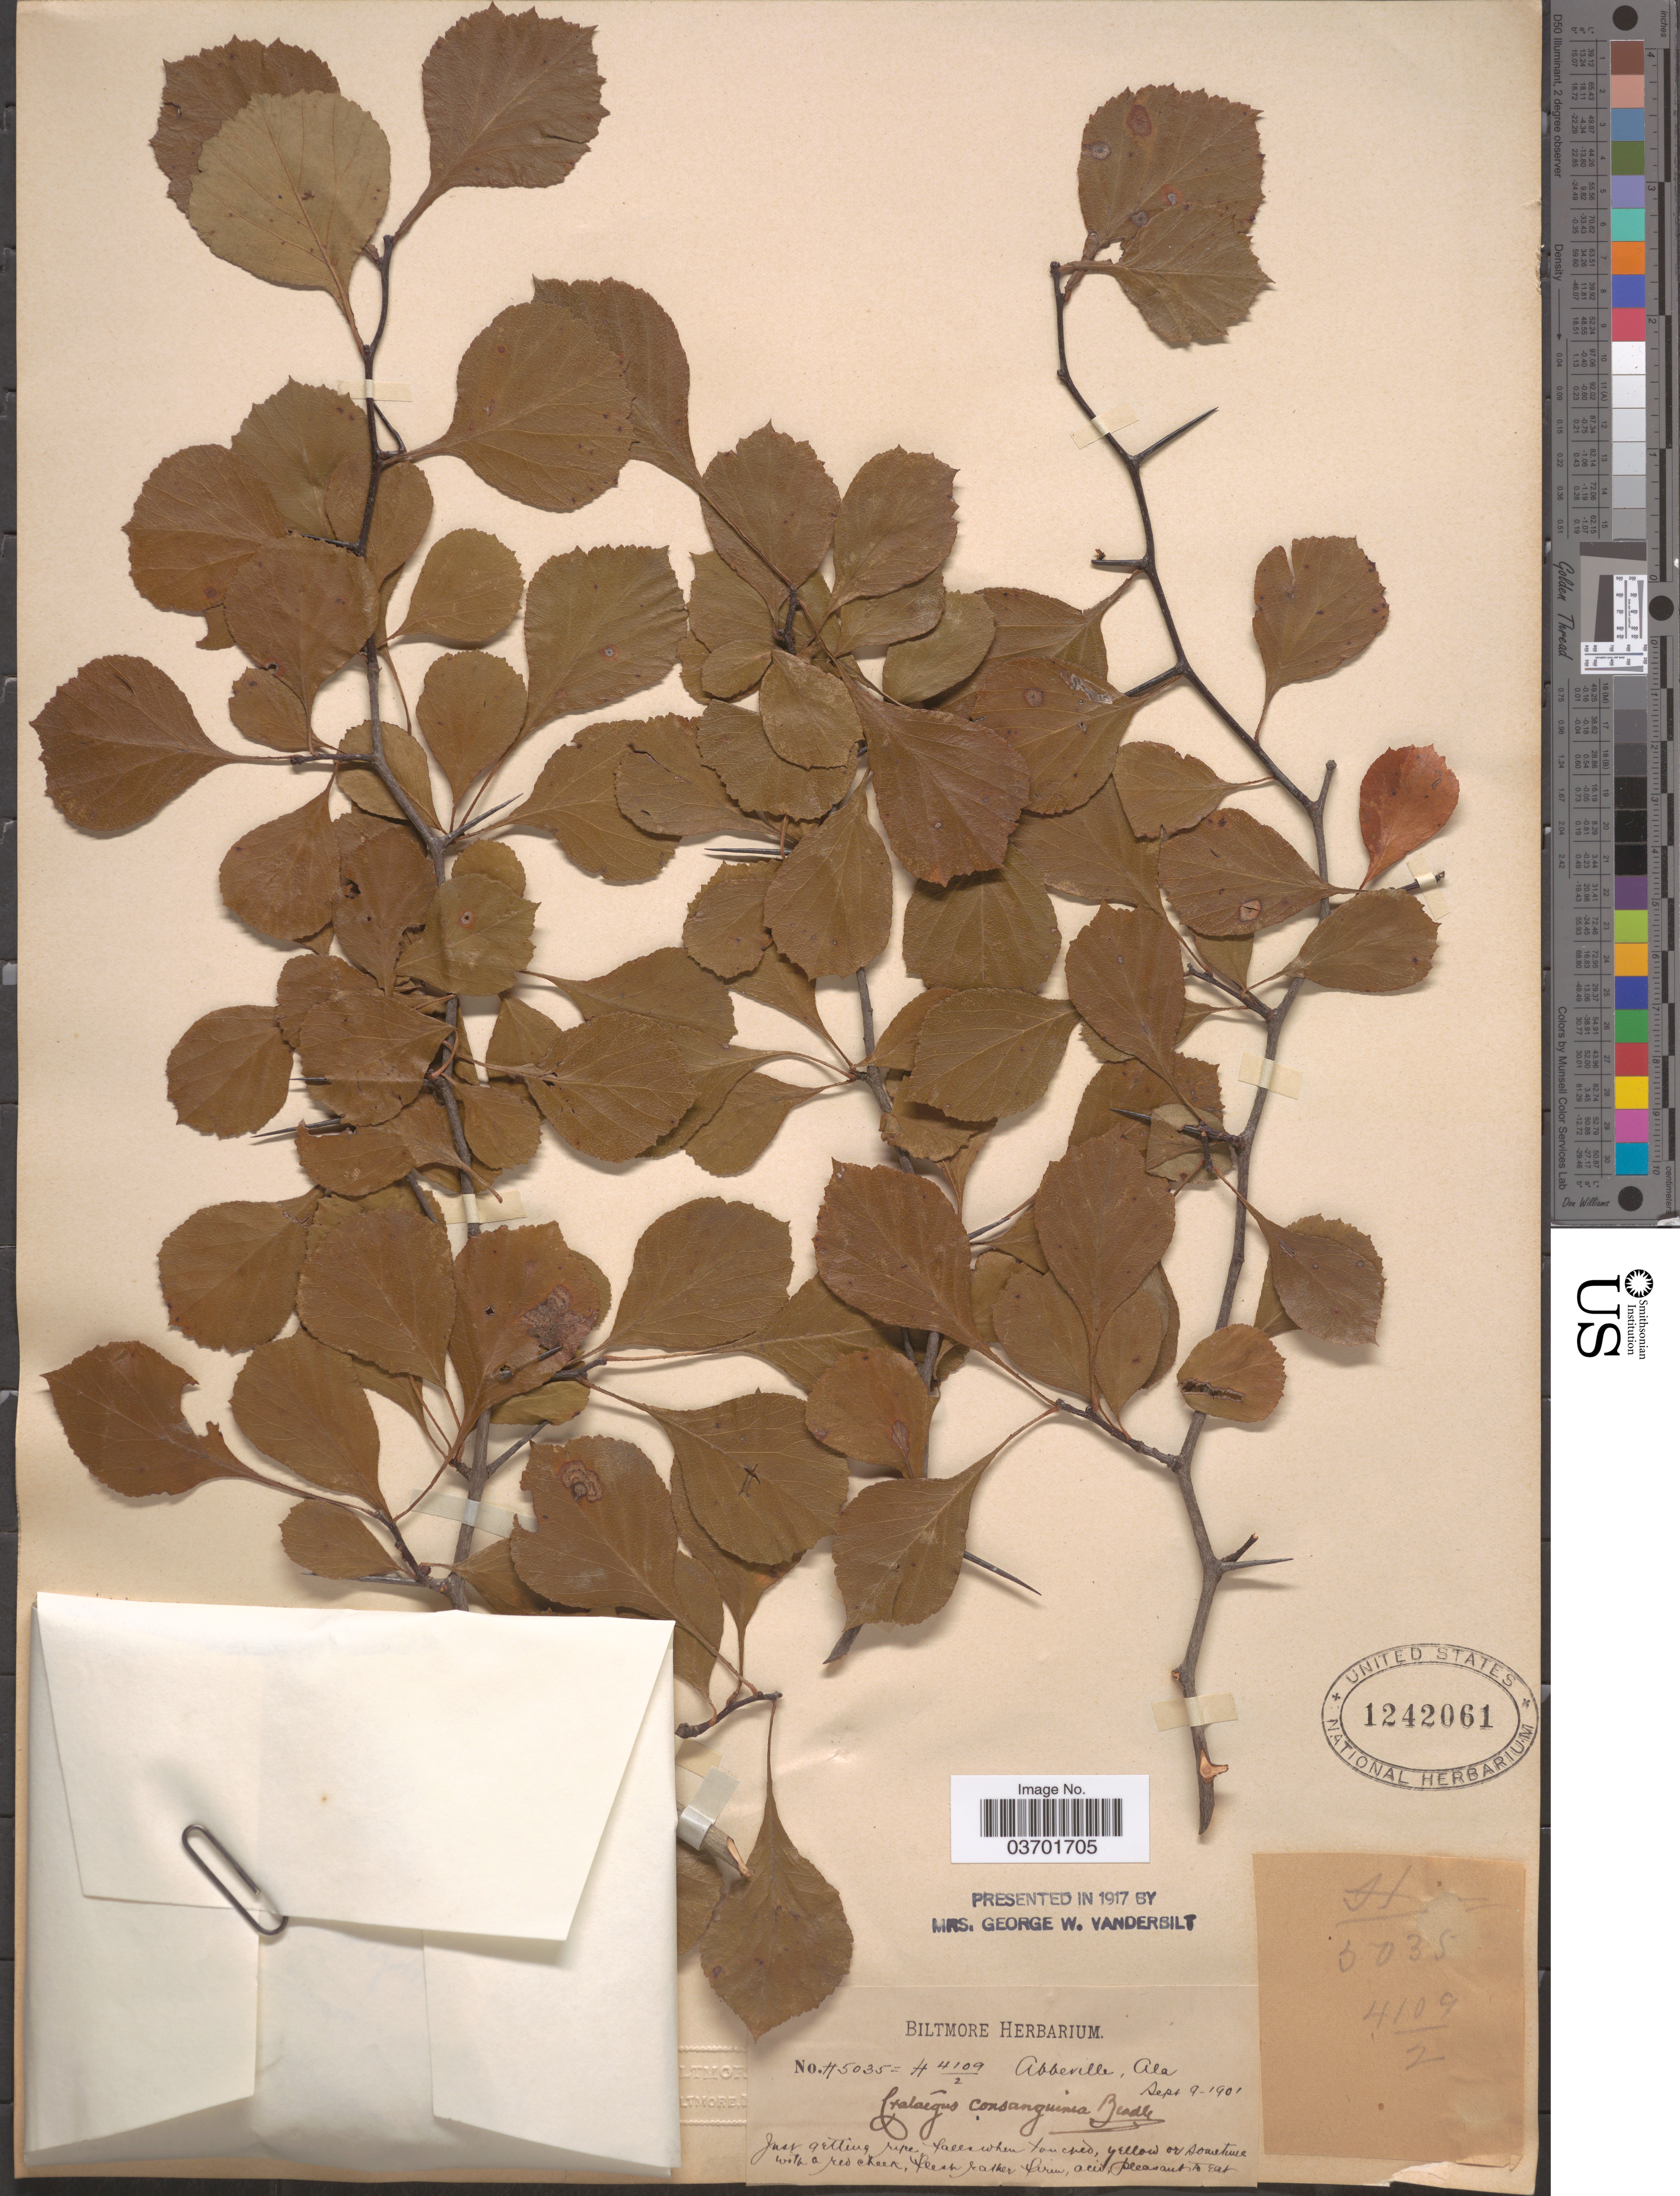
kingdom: Plantae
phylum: Tracheophyta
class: Magnoliopsida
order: Rosales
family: Rosaceae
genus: Crataegus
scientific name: Crataegus segnis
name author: Beadle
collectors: ex herb. Biltmore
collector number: H5035=H4109/2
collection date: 1901-09-09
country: United States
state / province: Alabama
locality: Abbeville.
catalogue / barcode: US 1242061